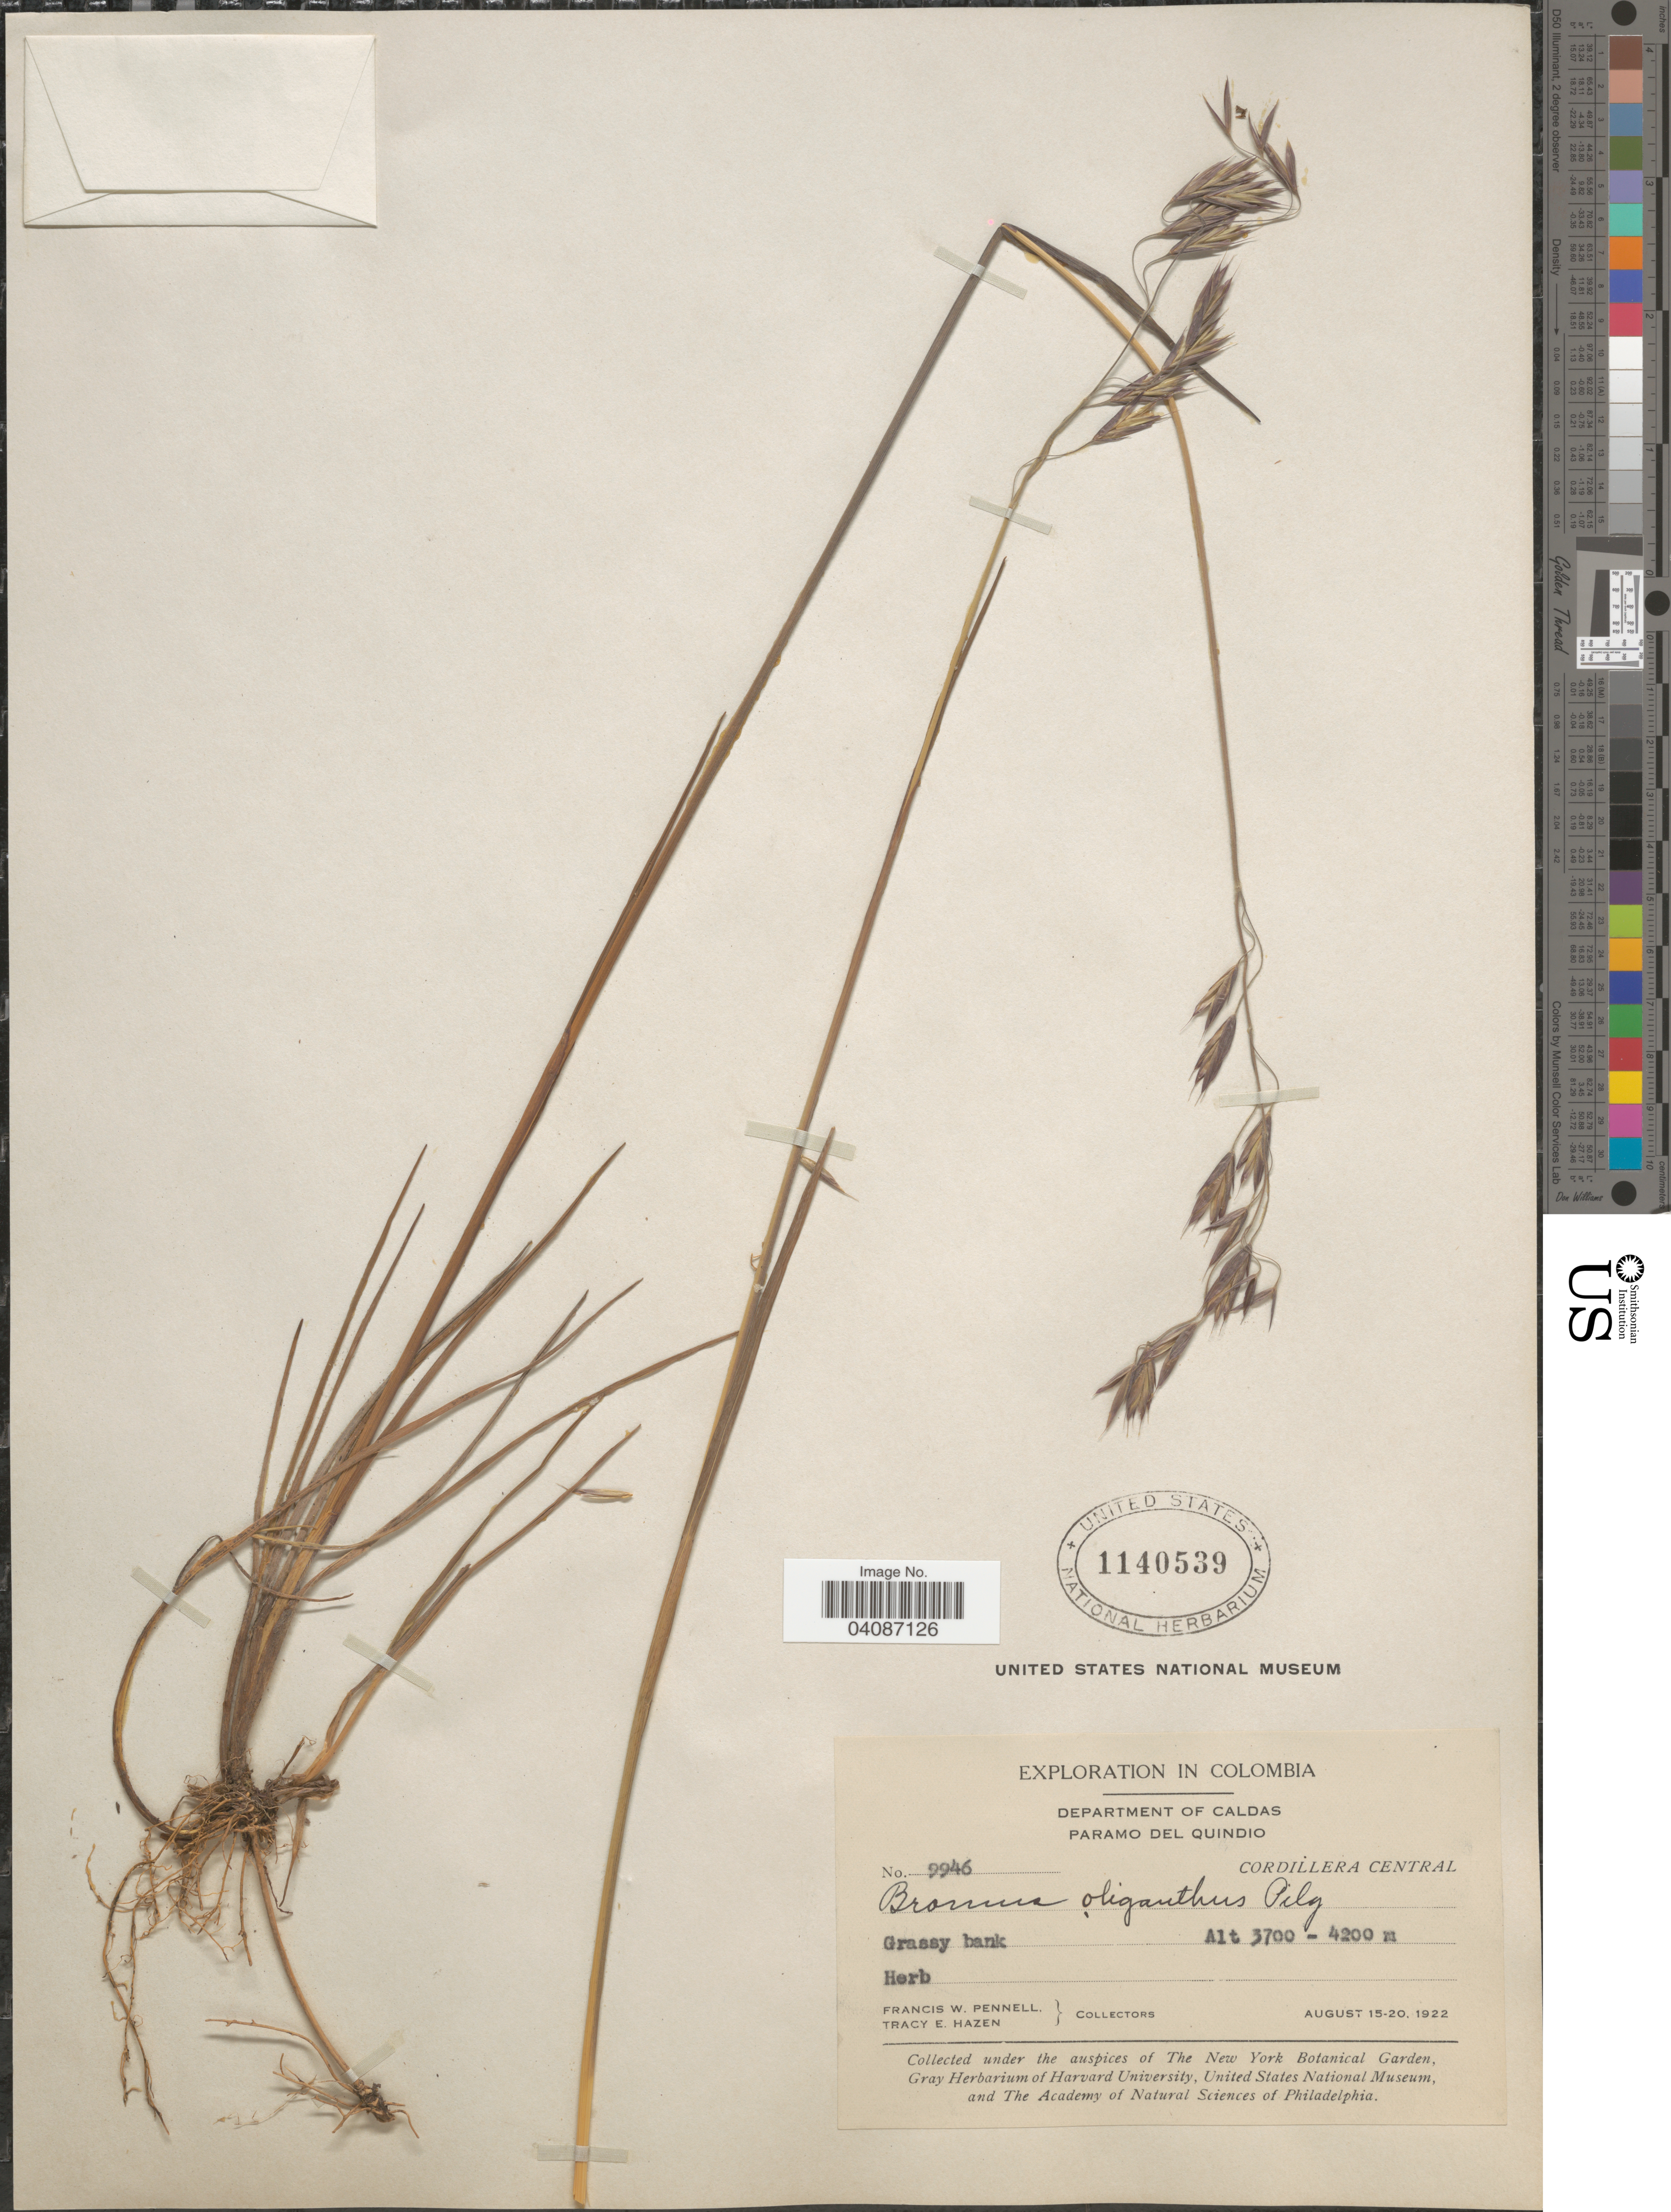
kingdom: Plantae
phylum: Tracheophyta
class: Liliopsida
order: Poales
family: Poaceae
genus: Bromus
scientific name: Bromus lanatus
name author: Kunth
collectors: F. W. Pennell & T. E. Hazen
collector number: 9946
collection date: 1922-08-15/1922-08-20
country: Colombia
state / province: Caldas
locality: Exploration in Colombia. Department of Caldas. Paramo del Quindio. Cordillera Central.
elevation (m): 3700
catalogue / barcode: US 1140539